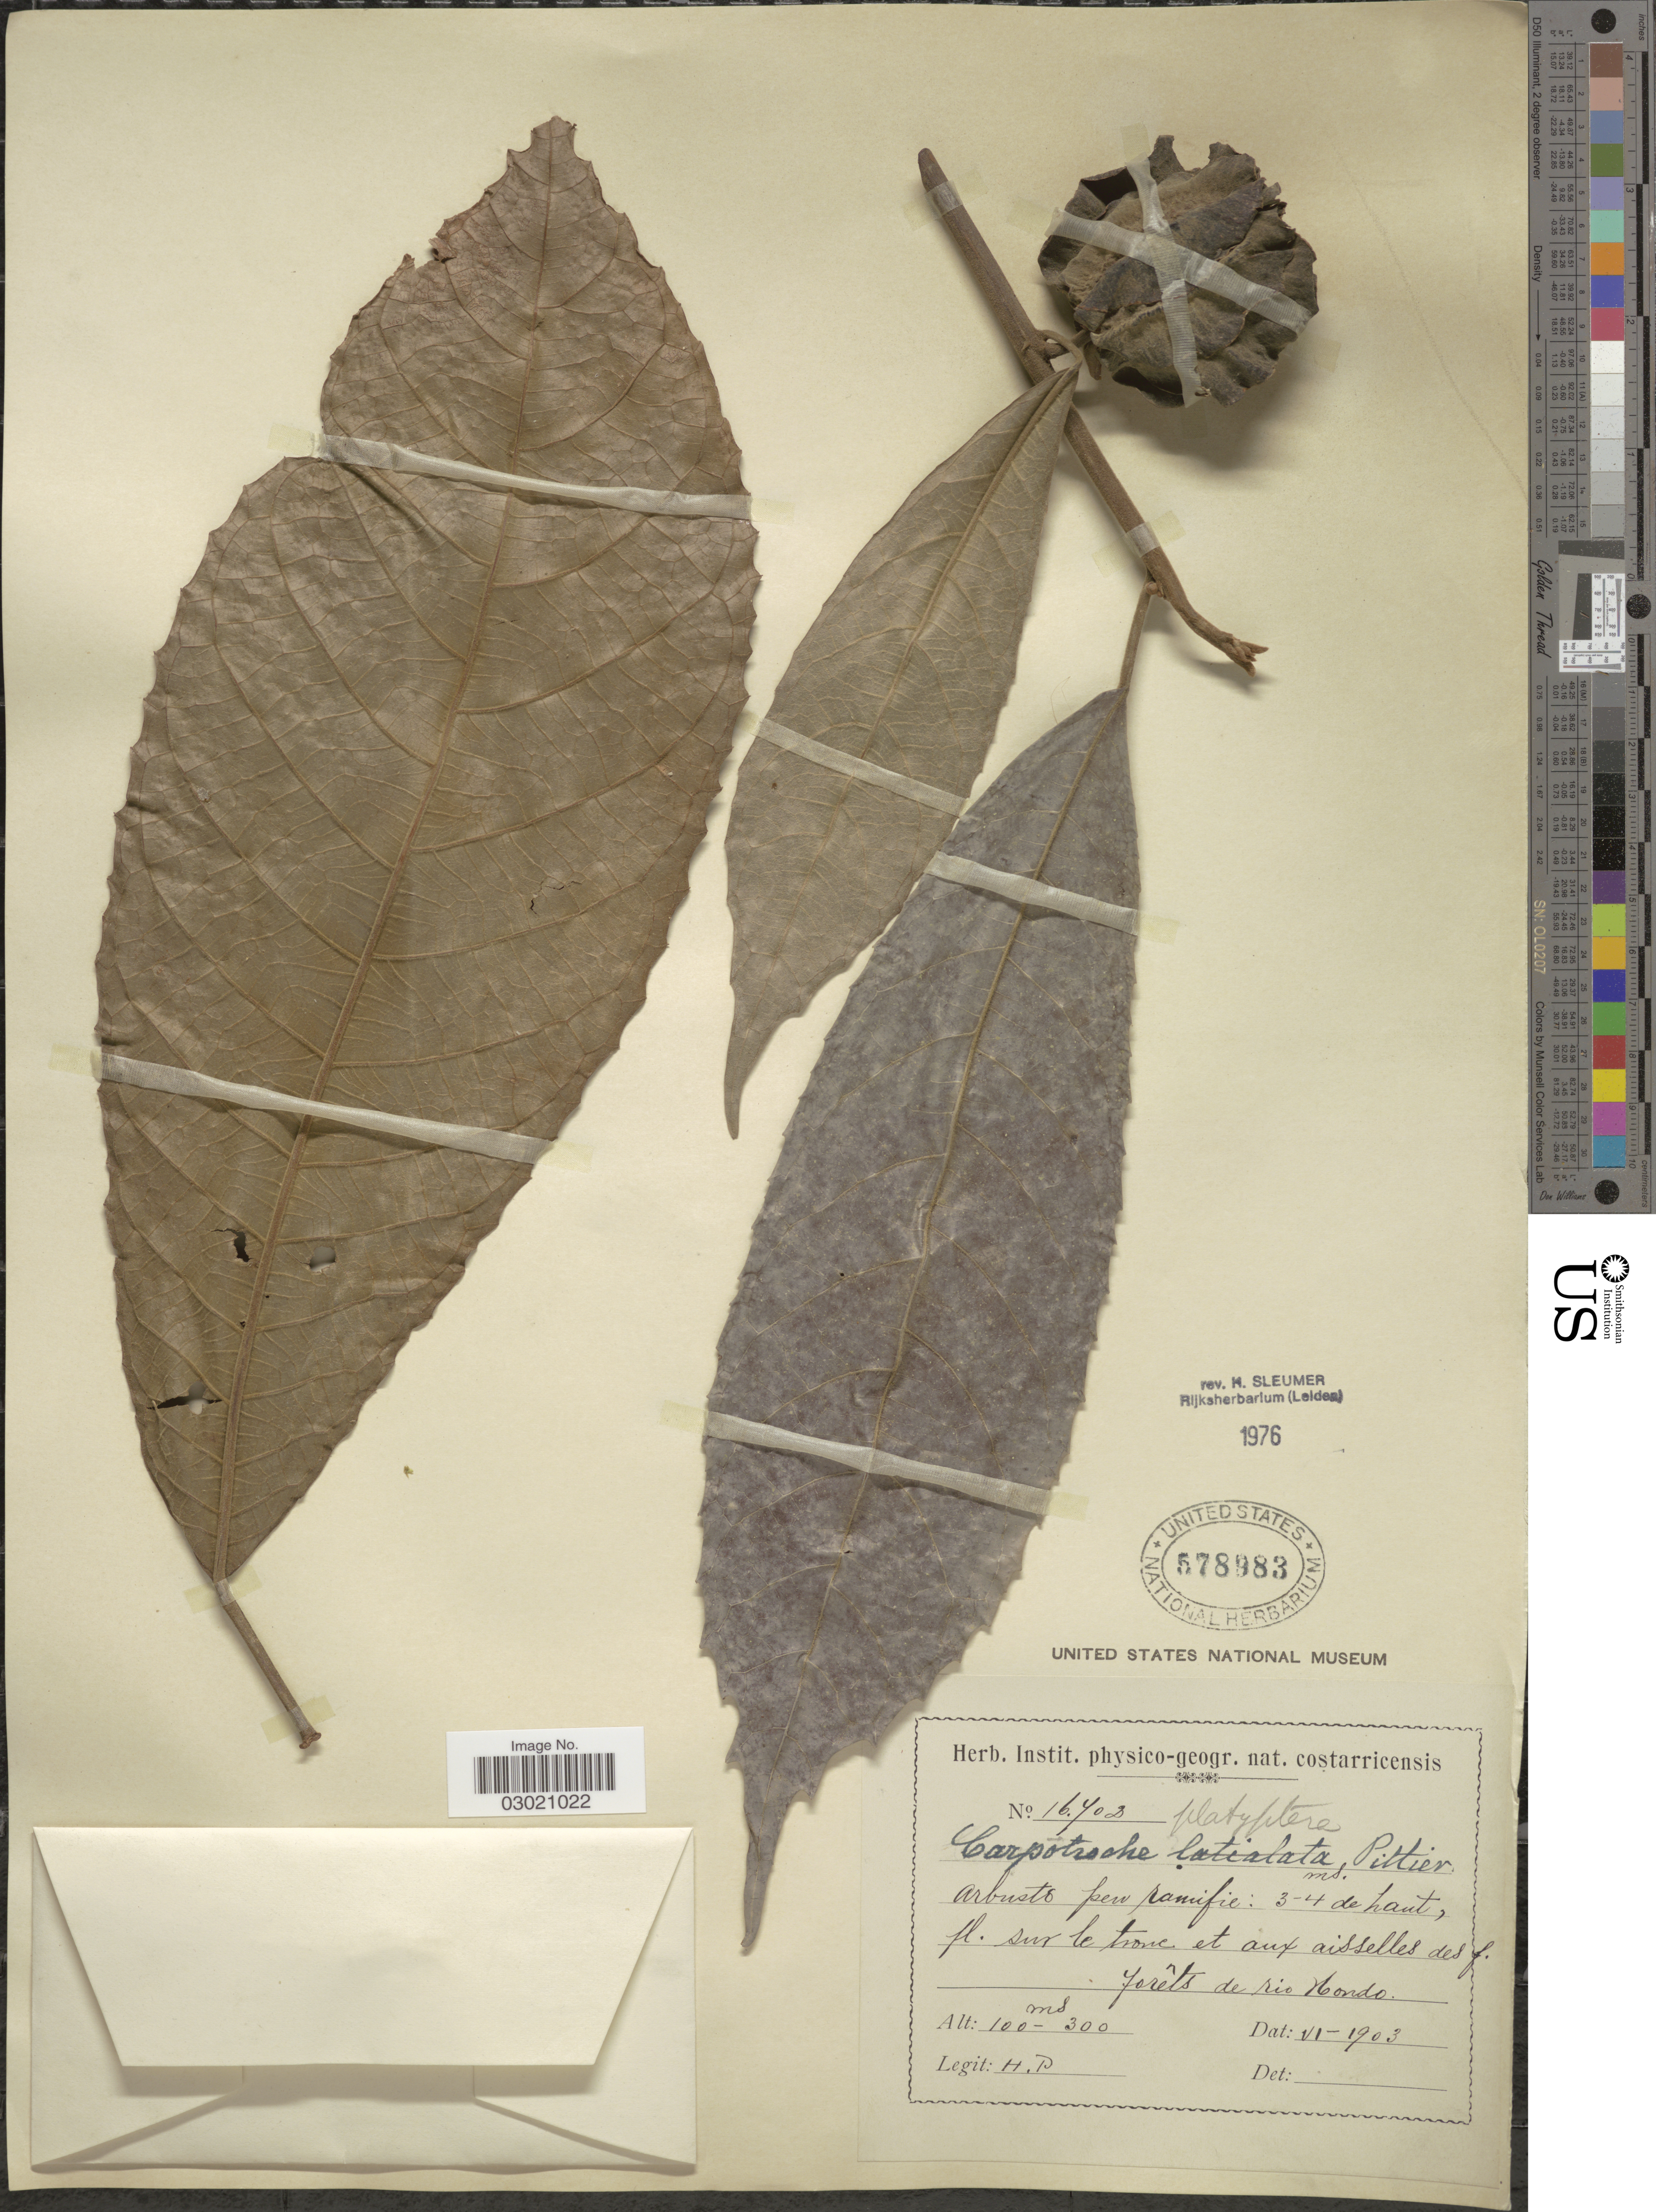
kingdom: Plantae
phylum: Tracheophyta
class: Magnoliopsida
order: Malpighiales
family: Achariaceae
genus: Carpotroche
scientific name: Carpotroche platyptera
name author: Pittier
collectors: H. P.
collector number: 16702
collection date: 1903-06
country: Costa Rica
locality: Forêts de rio Hondo.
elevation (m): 100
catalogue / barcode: US 578983